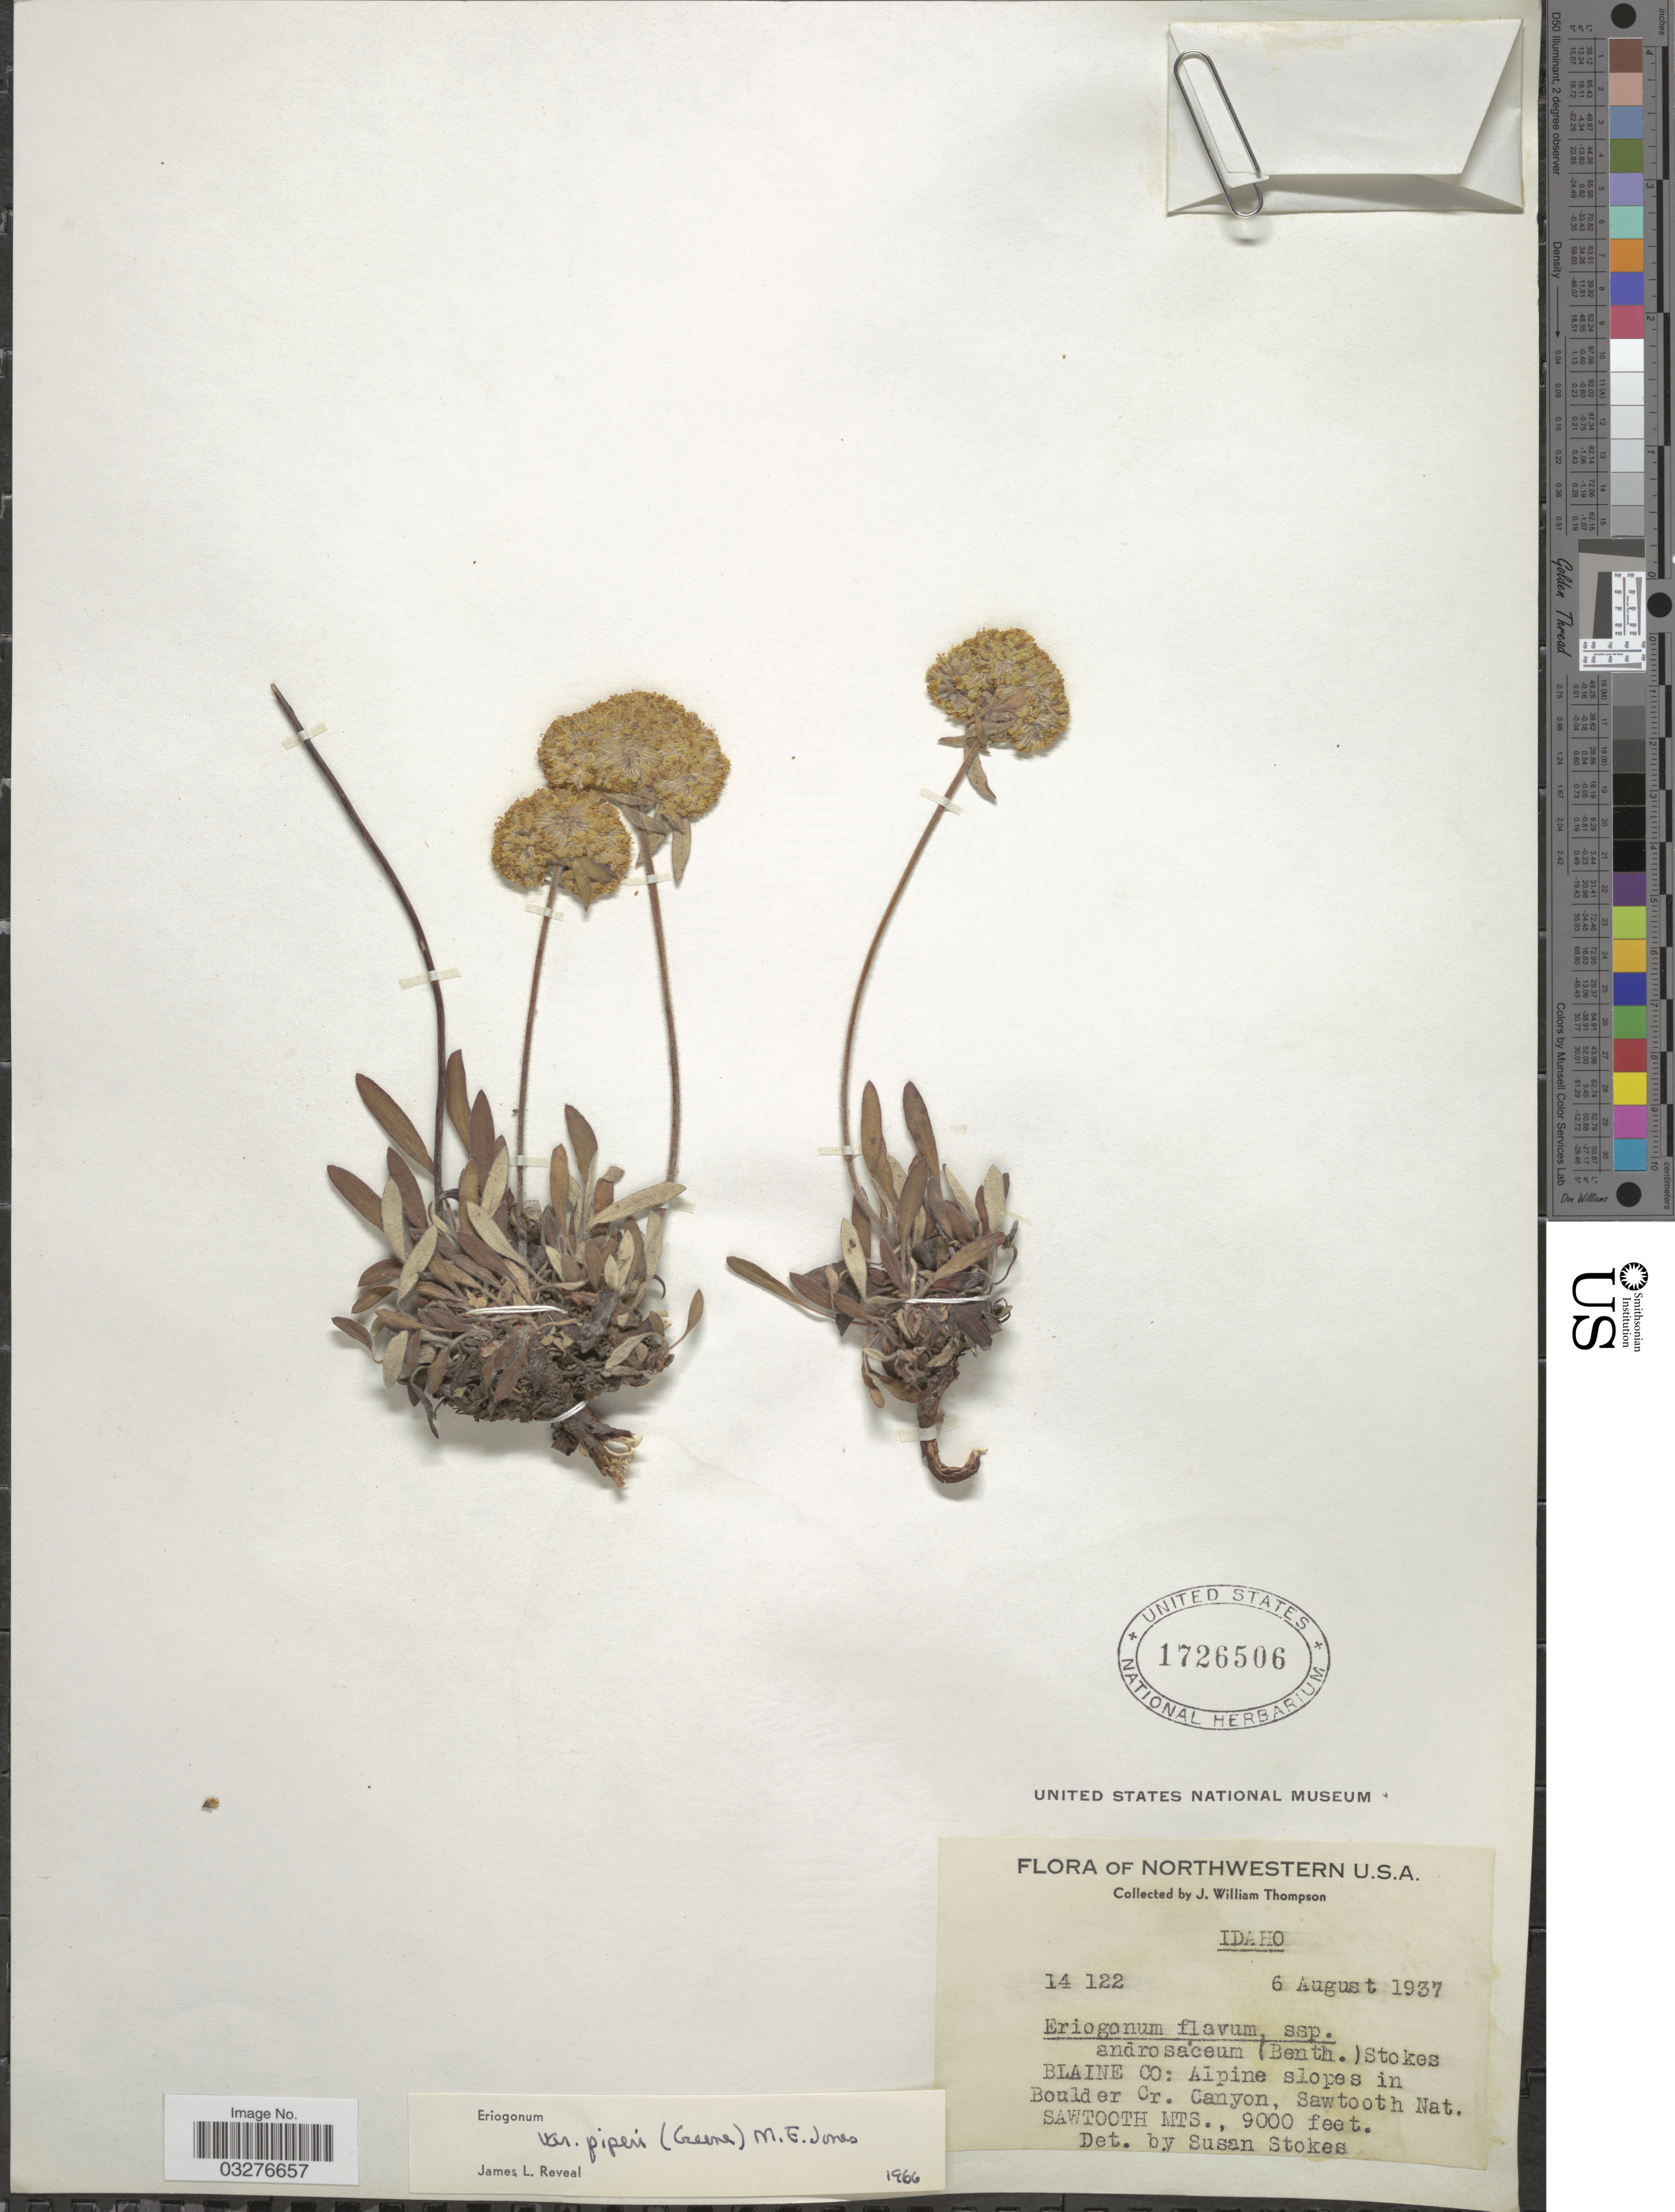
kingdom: Plantae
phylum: Tracheophyta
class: Magnoliopsida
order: Caryophyllales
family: Polygonaceae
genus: Eriogonum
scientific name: Eriogonum flavum var. piperi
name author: M.E. Jones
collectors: J. W. Thompson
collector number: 14122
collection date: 1937-08-06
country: United States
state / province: Idaho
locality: Northwestern U.S.A., Blaine Co: Alpine slopes in Bouder Cr. Canyon, Sawtooth Nat., Sawtooth Mts.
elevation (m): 2743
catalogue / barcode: US 1726506